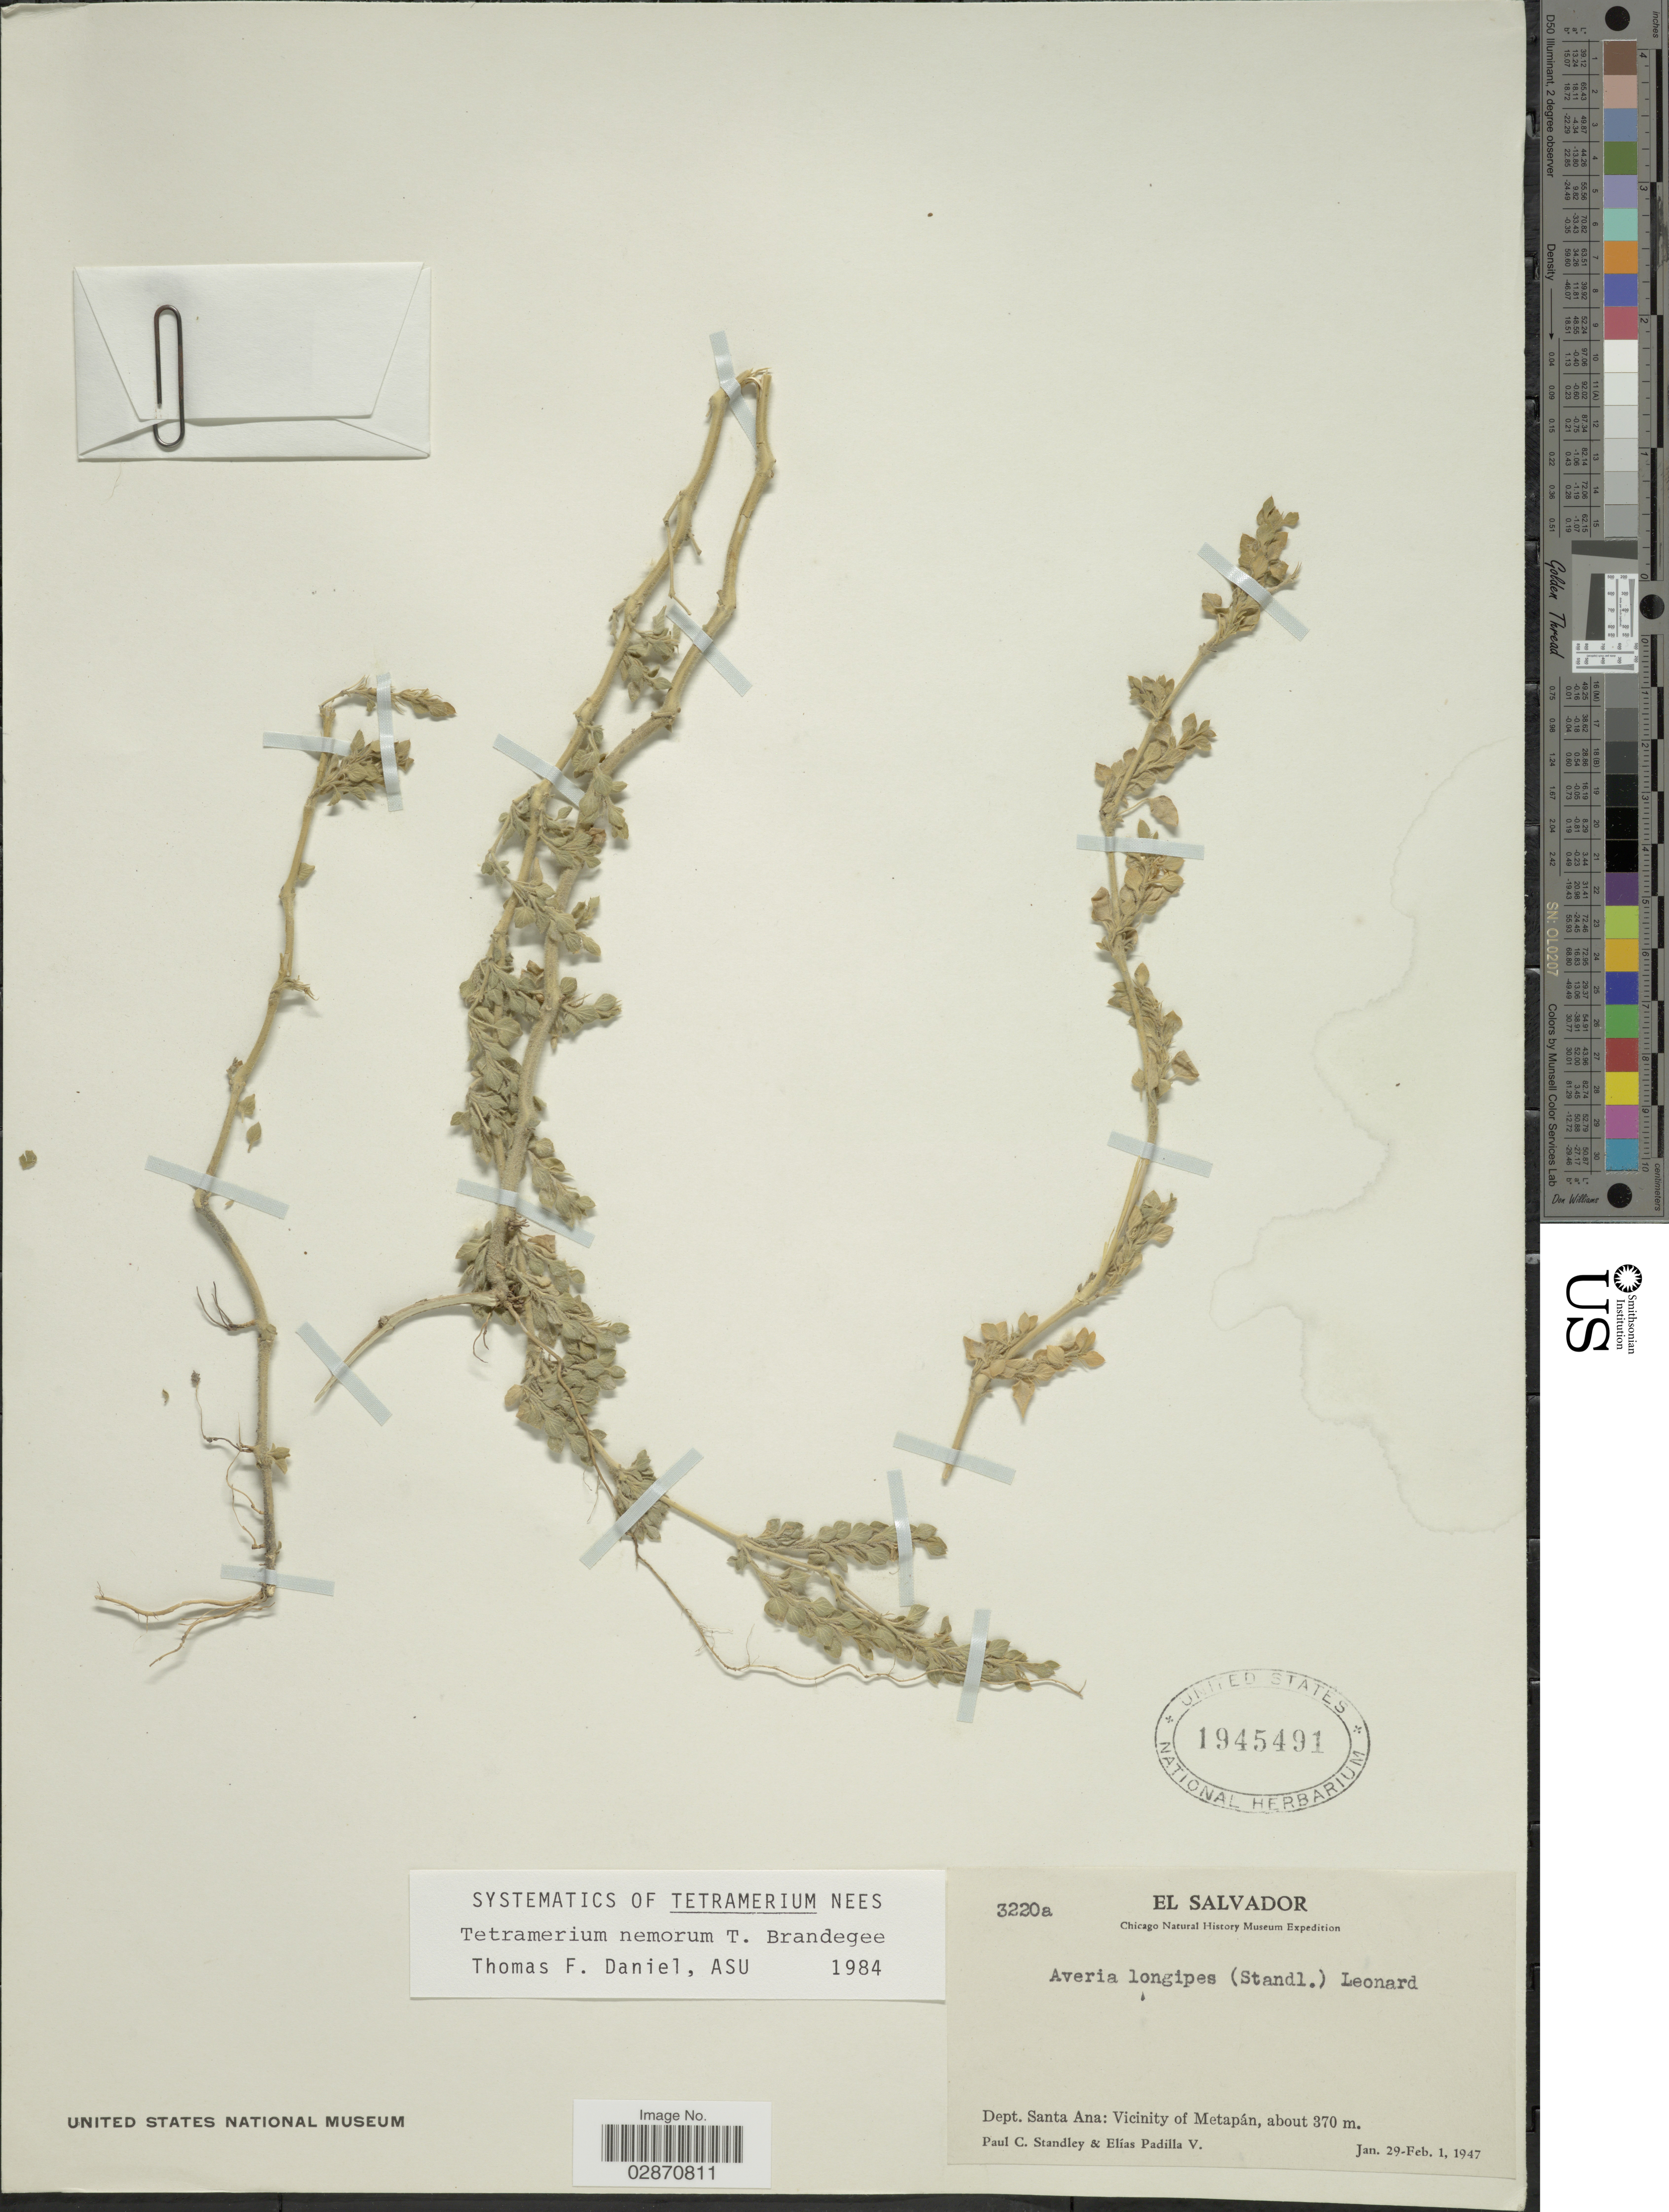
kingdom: Plantae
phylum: Tracheophyta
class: Magnoliopsida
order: Lamiales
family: Acanthaceae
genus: Tetramerium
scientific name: Tetramerium nemorum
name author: Brandegee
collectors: P. C. Standley & E. Padilla V.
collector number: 3220a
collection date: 1947-01-29/1947-02-01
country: El Salvador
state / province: Santa Ana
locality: Dept. Santa Ana: Vicinity of Metapán.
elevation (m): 370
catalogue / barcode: US 1945491